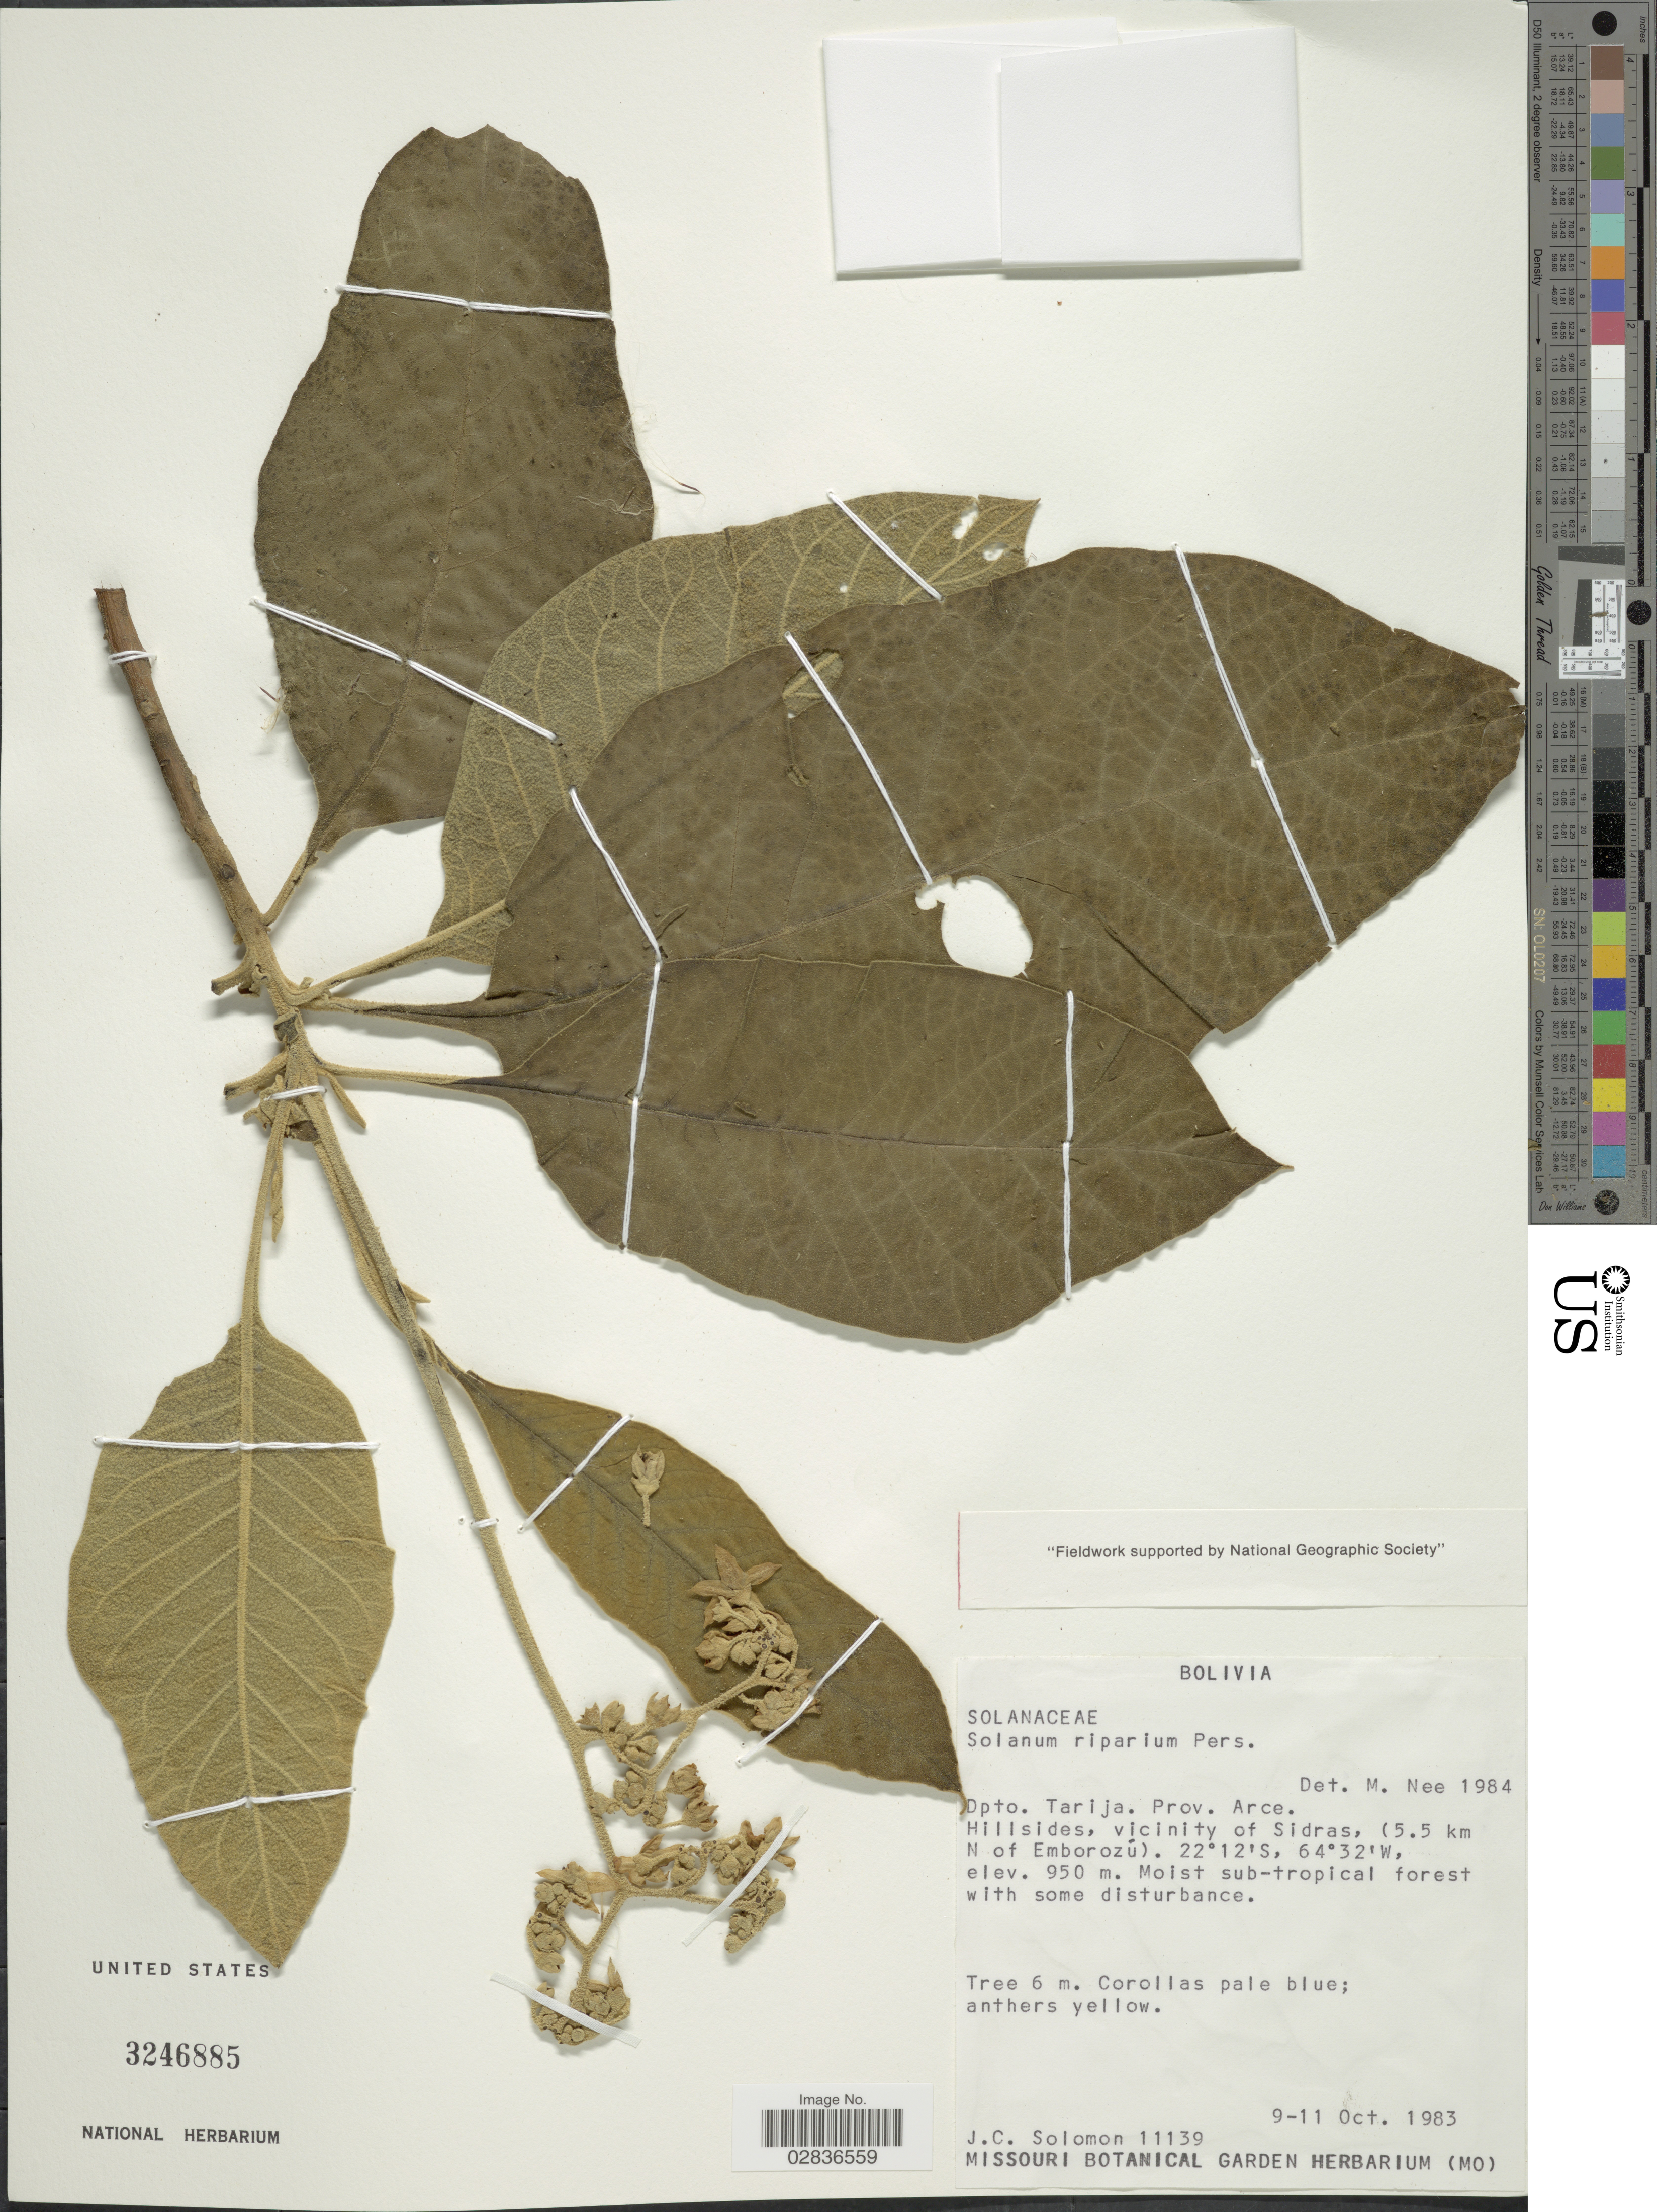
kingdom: Plantae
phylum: Tracheophyta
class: Magnoliopsida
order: Solanales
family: Solanaceae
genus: Solanum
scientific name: Solanum riparium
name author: Pers.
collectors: J. C. Solomon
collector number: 11139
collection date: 1983-10-09/1983-10-11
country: Bolivia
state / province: Tarija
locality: Dpto. Tarija. Prov. Arce. Hillsides, vicinity of Sidras, (5.5 km N of Emborozú).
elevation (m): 950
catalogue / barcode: US 3246885